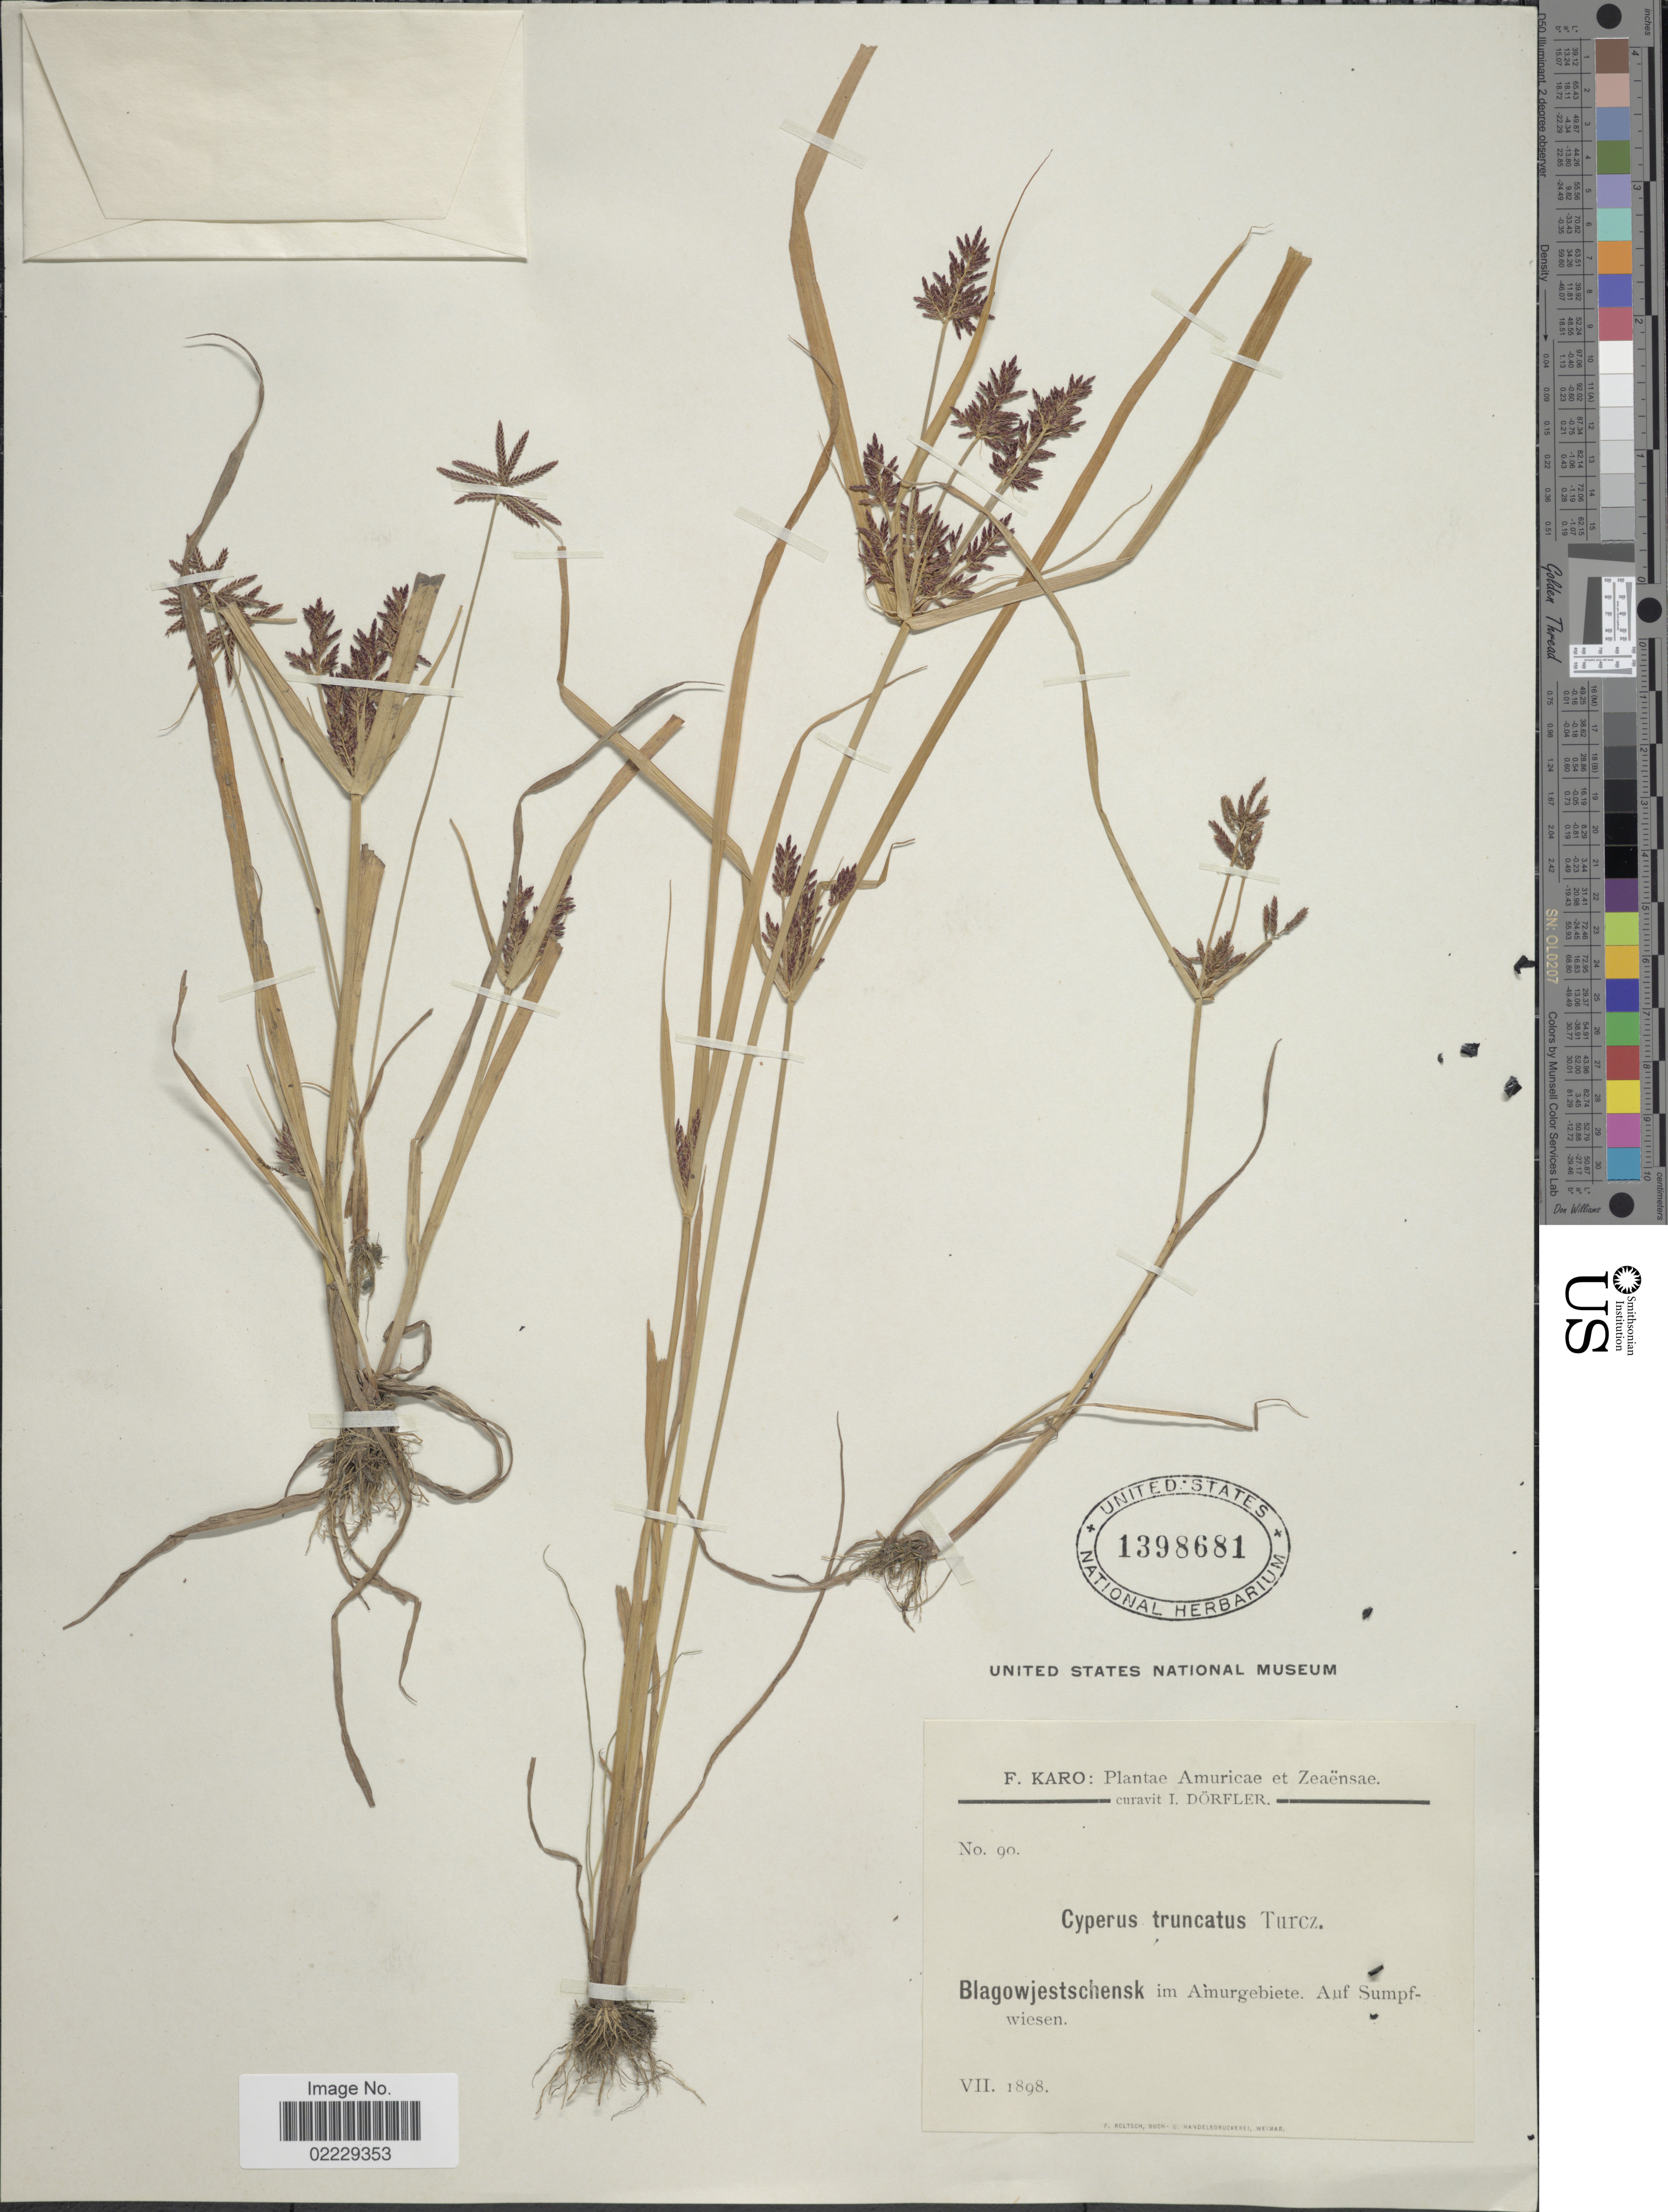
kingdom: Plantae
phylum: Tracheophyta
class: Liliopsida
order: Poales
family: Cyperaceae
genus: Cyperus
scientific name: Cyperus orthostachyus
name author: Franch. & Sav.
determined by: Strong, Mark T., (BOT), Smithsonian Institution - National Museum of Natural History (UNITED STATES)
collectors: F. Karo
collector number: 90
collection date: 1898-07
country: Russian Federation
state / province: Amur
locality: Amuricae et Zeaensae, Blagowjestschensk im Amurgebiete. Auf Sumpfwiesen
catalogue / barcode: US 1398681